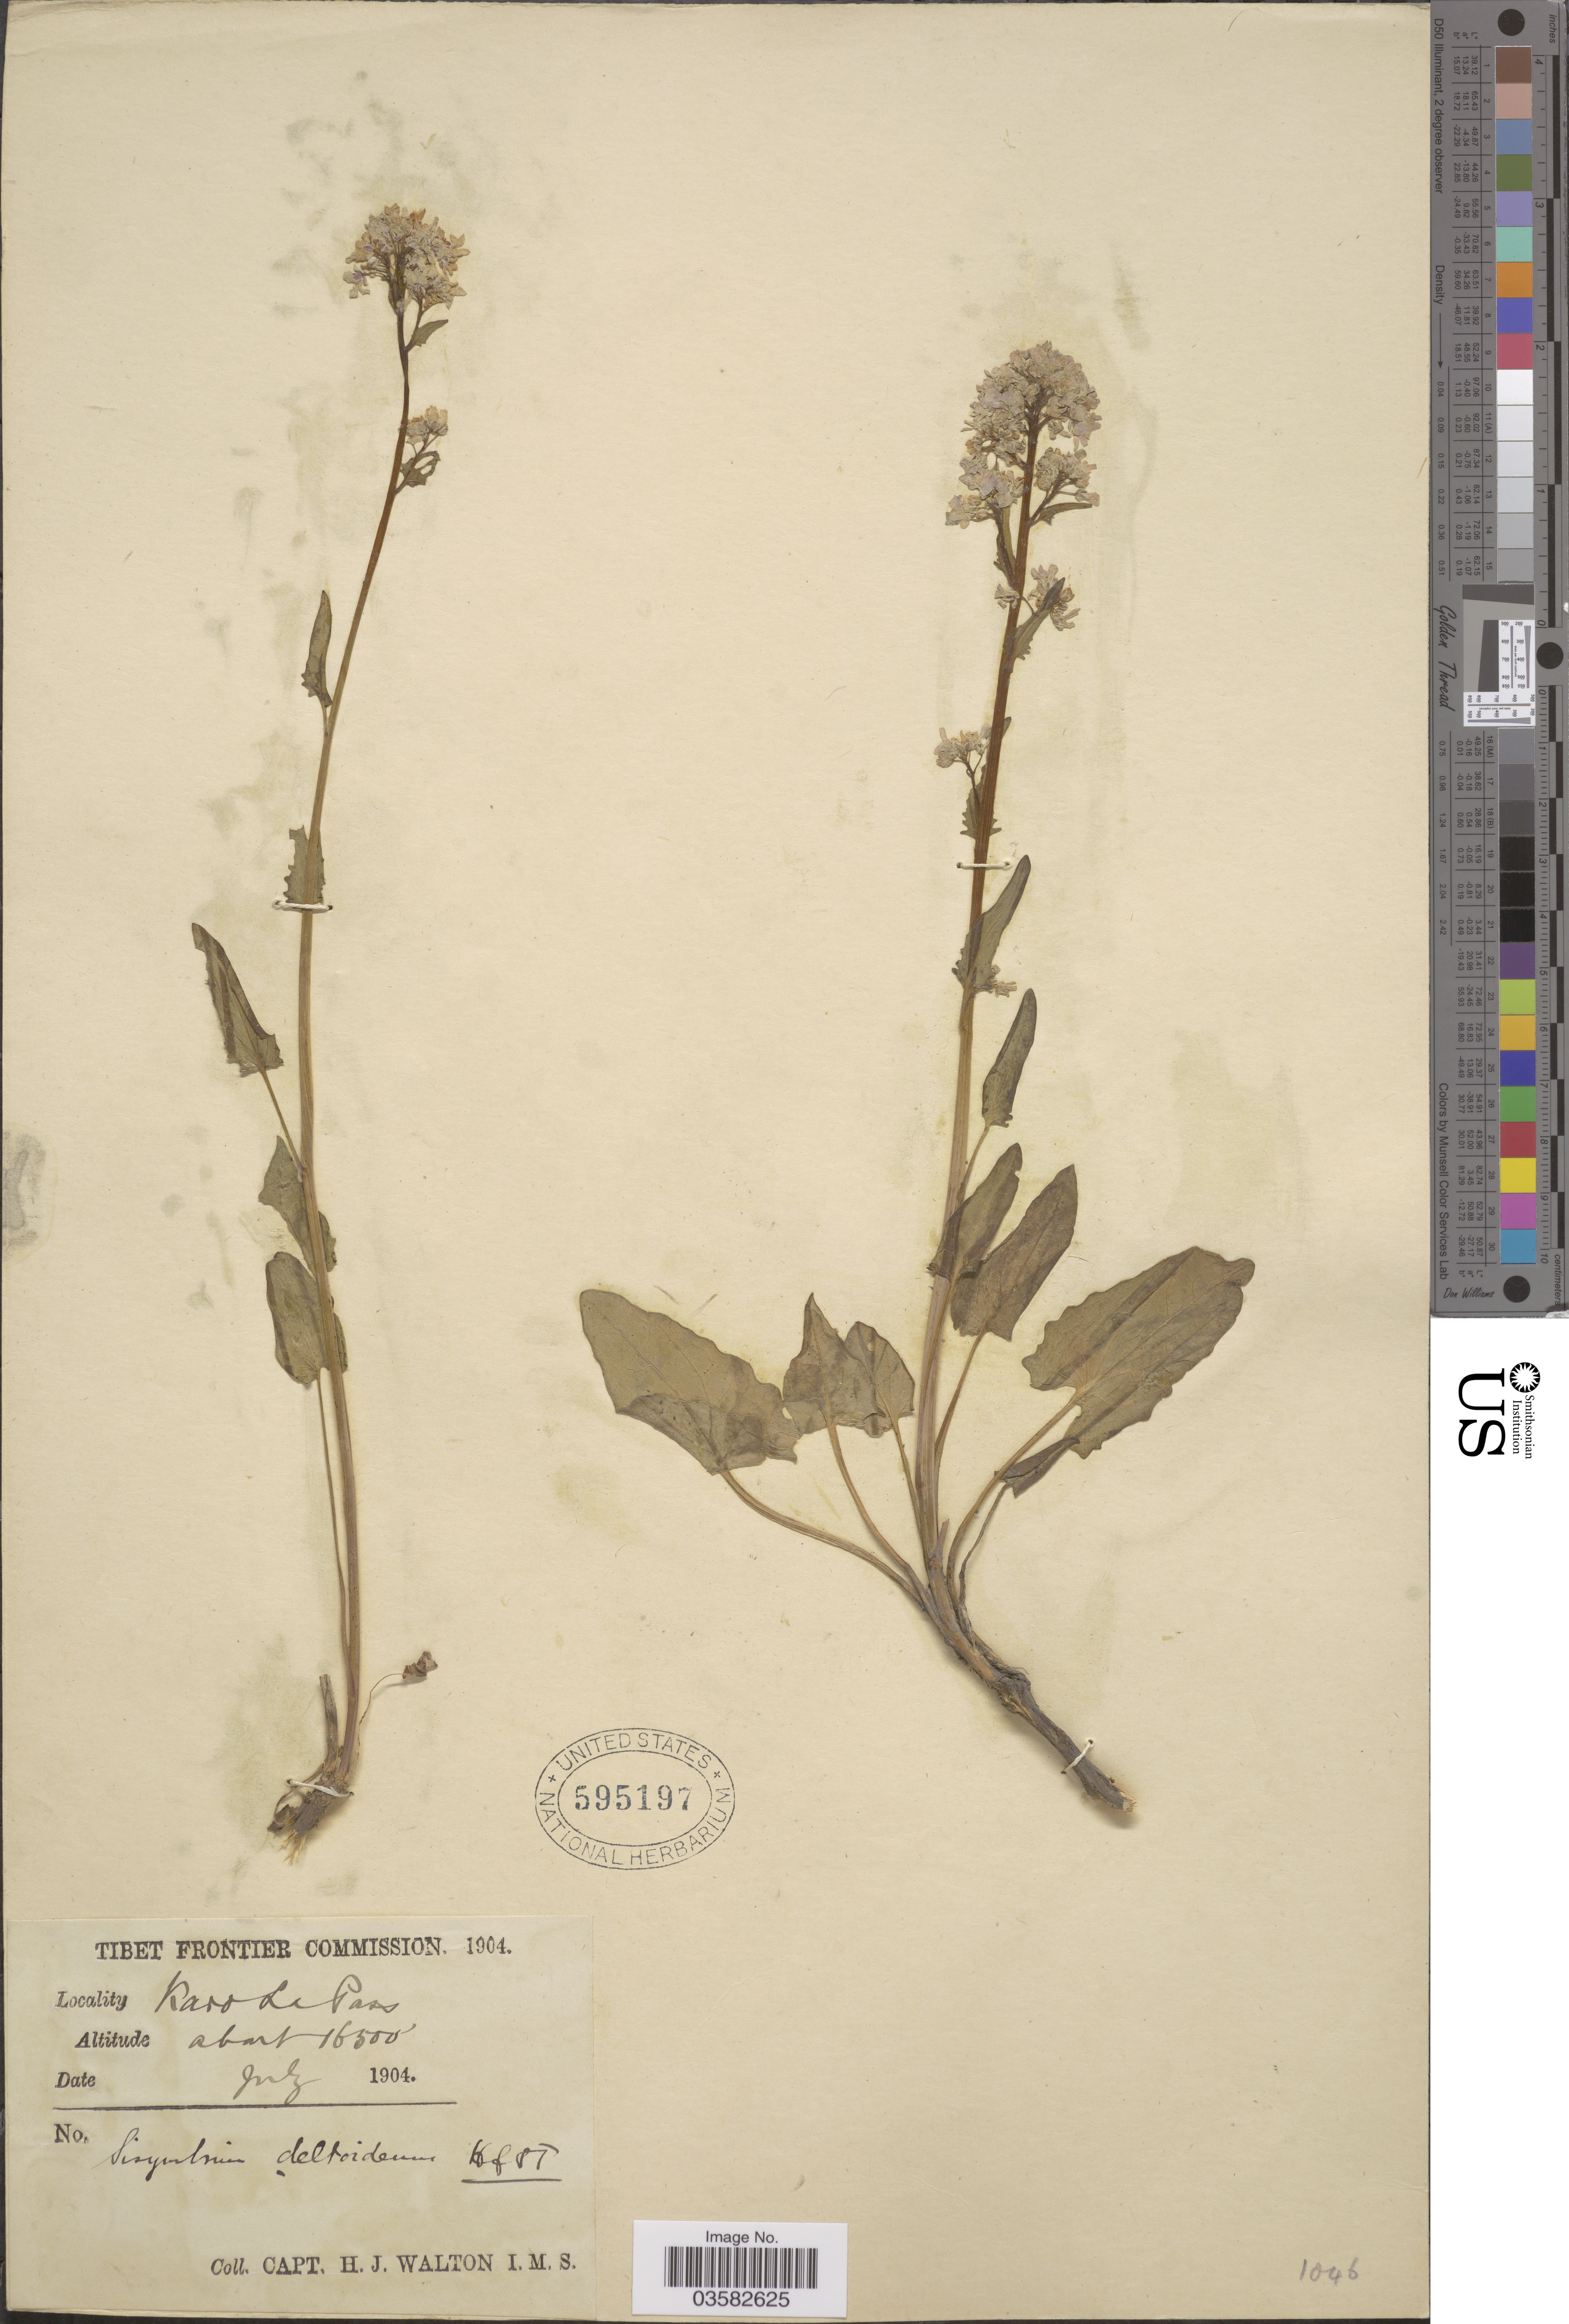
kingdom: Plantae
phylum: Tracheophyta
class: Magnoliopsida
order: Brassicales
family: Brassicaceae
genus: Eutrema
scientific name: Eutrema deltoideum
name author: (Hook. f. & Thomson) O.E. Schulz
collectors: H. Walton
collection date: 1904-07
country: China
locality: Karo La Pass.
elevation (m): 5029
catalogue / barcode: US 595197